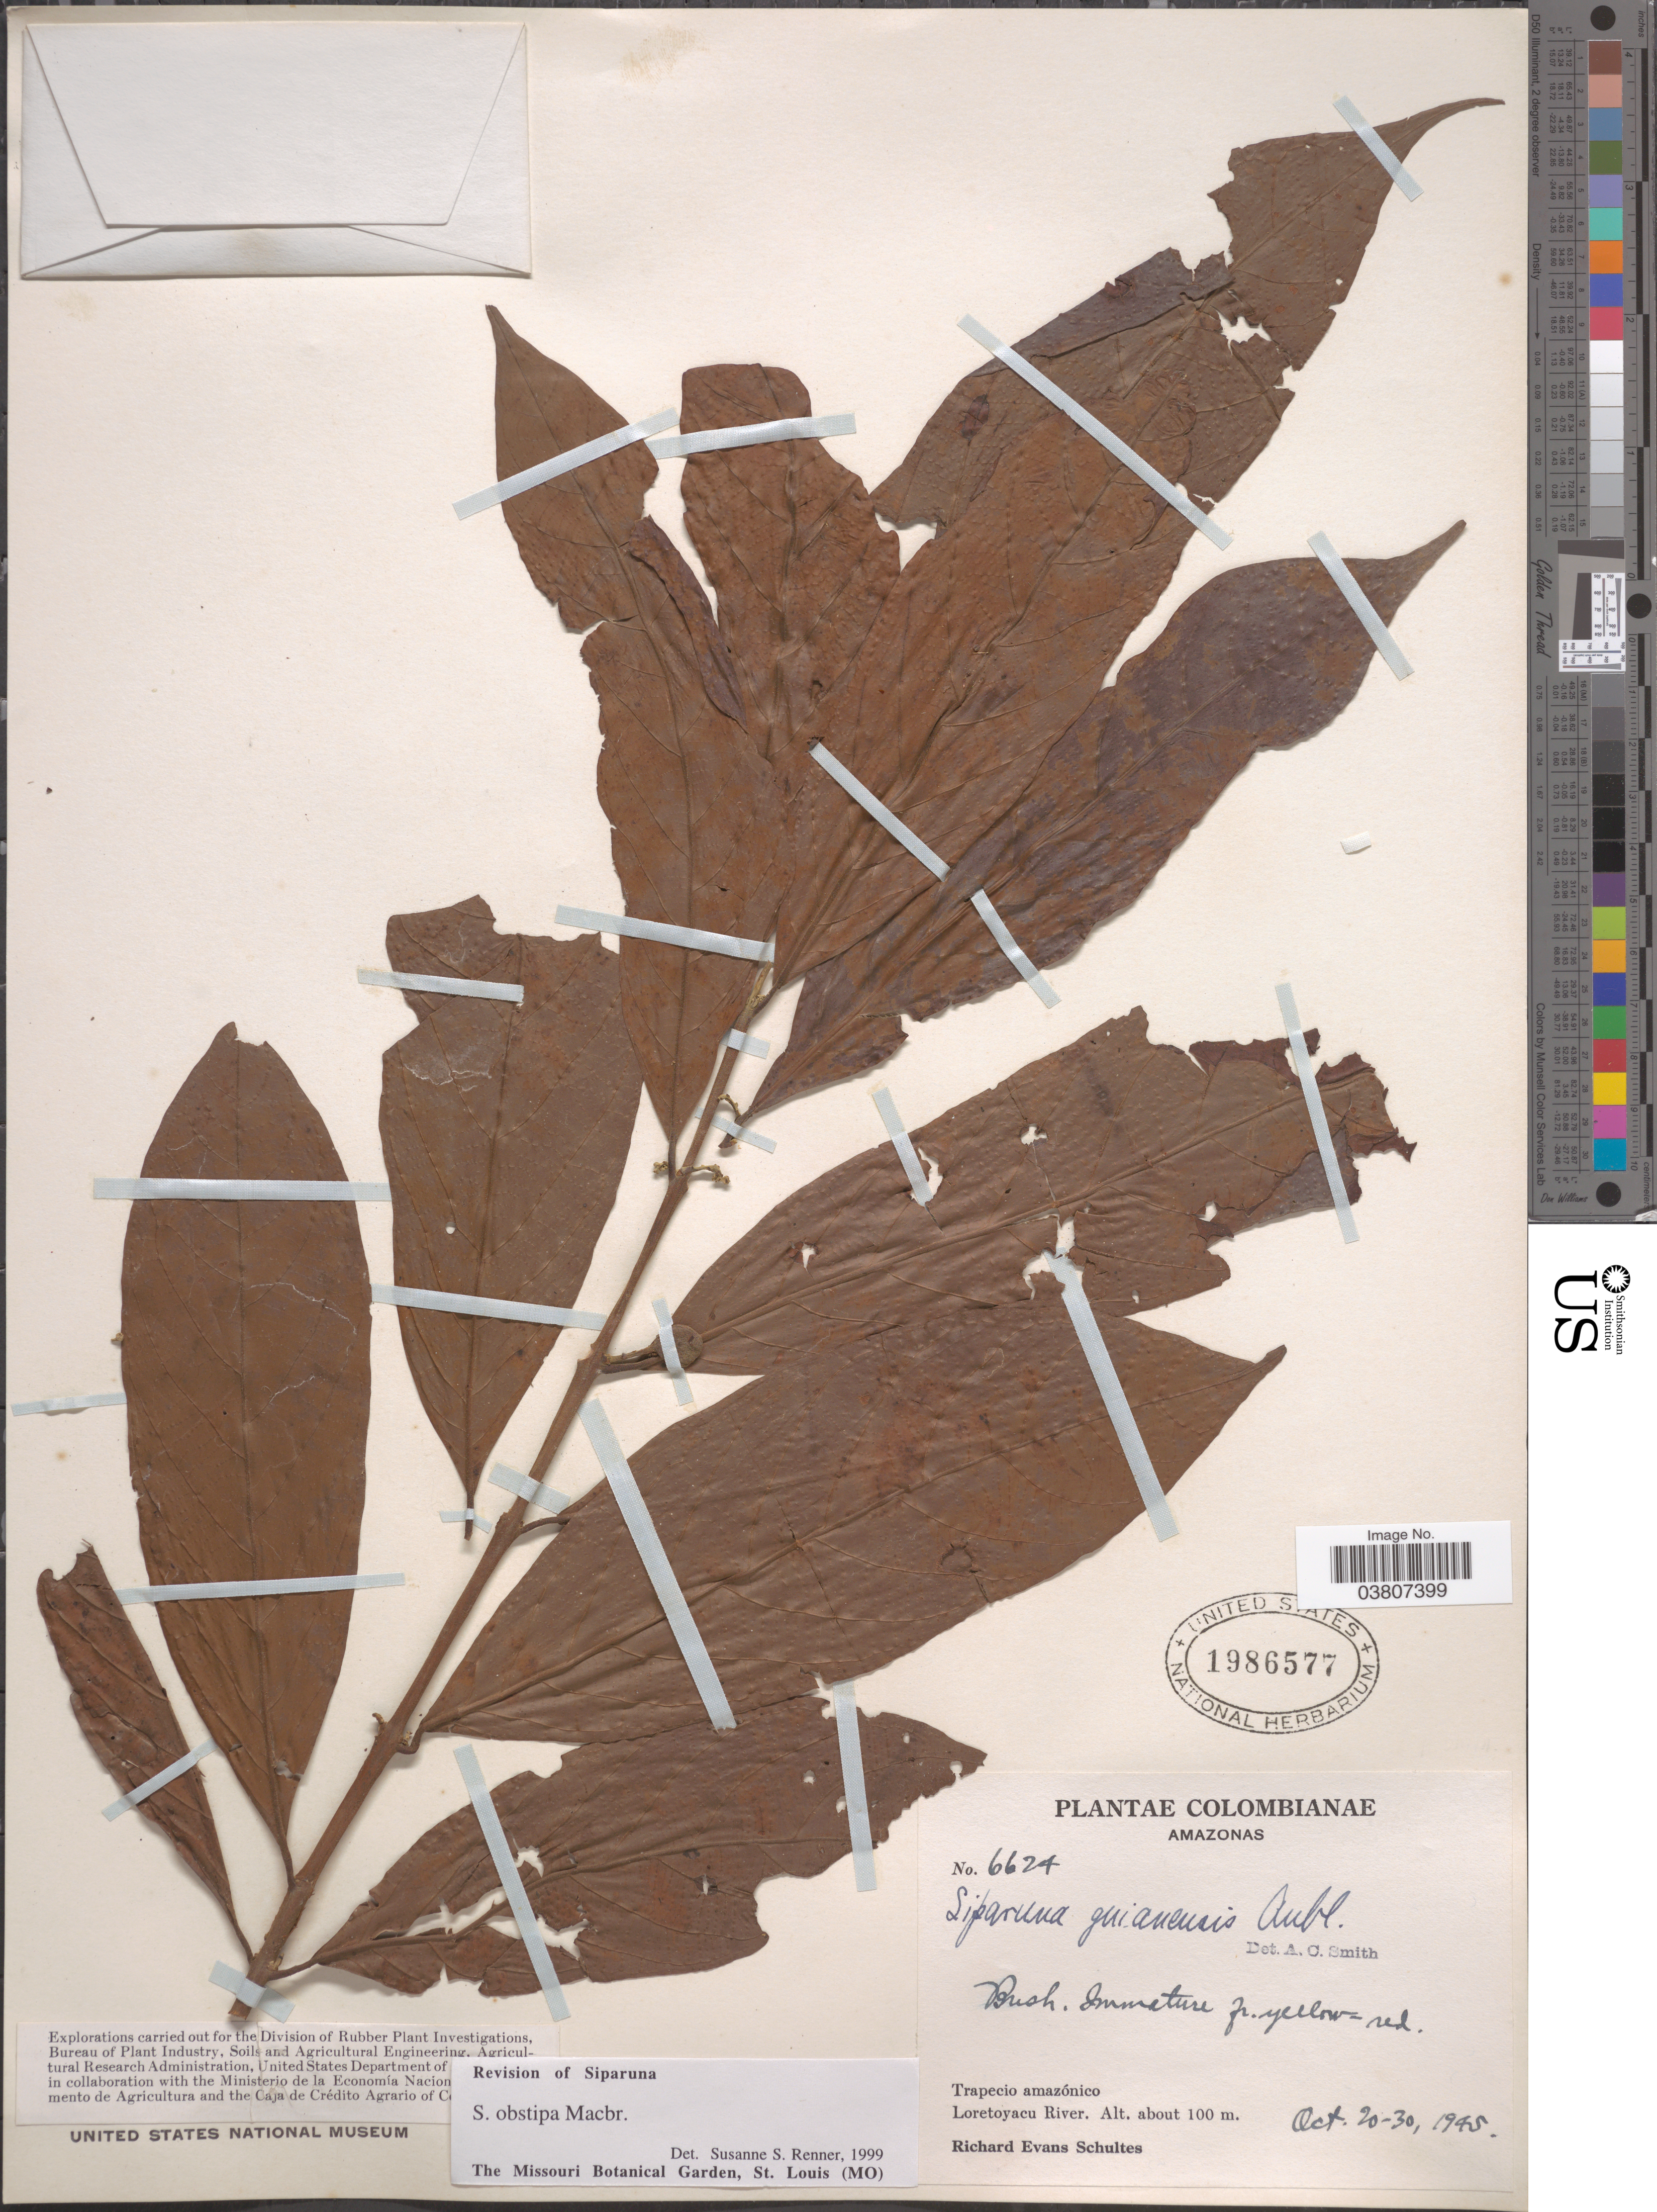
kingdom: Plantae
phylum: Tracheophyta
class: Magnoliopsida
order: Laurales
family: Siparunaceae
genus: Siparuna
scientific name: Siparuna obstipa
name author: J.F. Macbr.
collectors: R. E. Schultes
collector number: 6624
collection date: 1945-10-20/1945-10-30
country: Colombia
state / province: Amazônas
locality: Trapecio amazónico. Loretoyacu River.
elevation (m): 100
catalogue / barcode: US 1986577